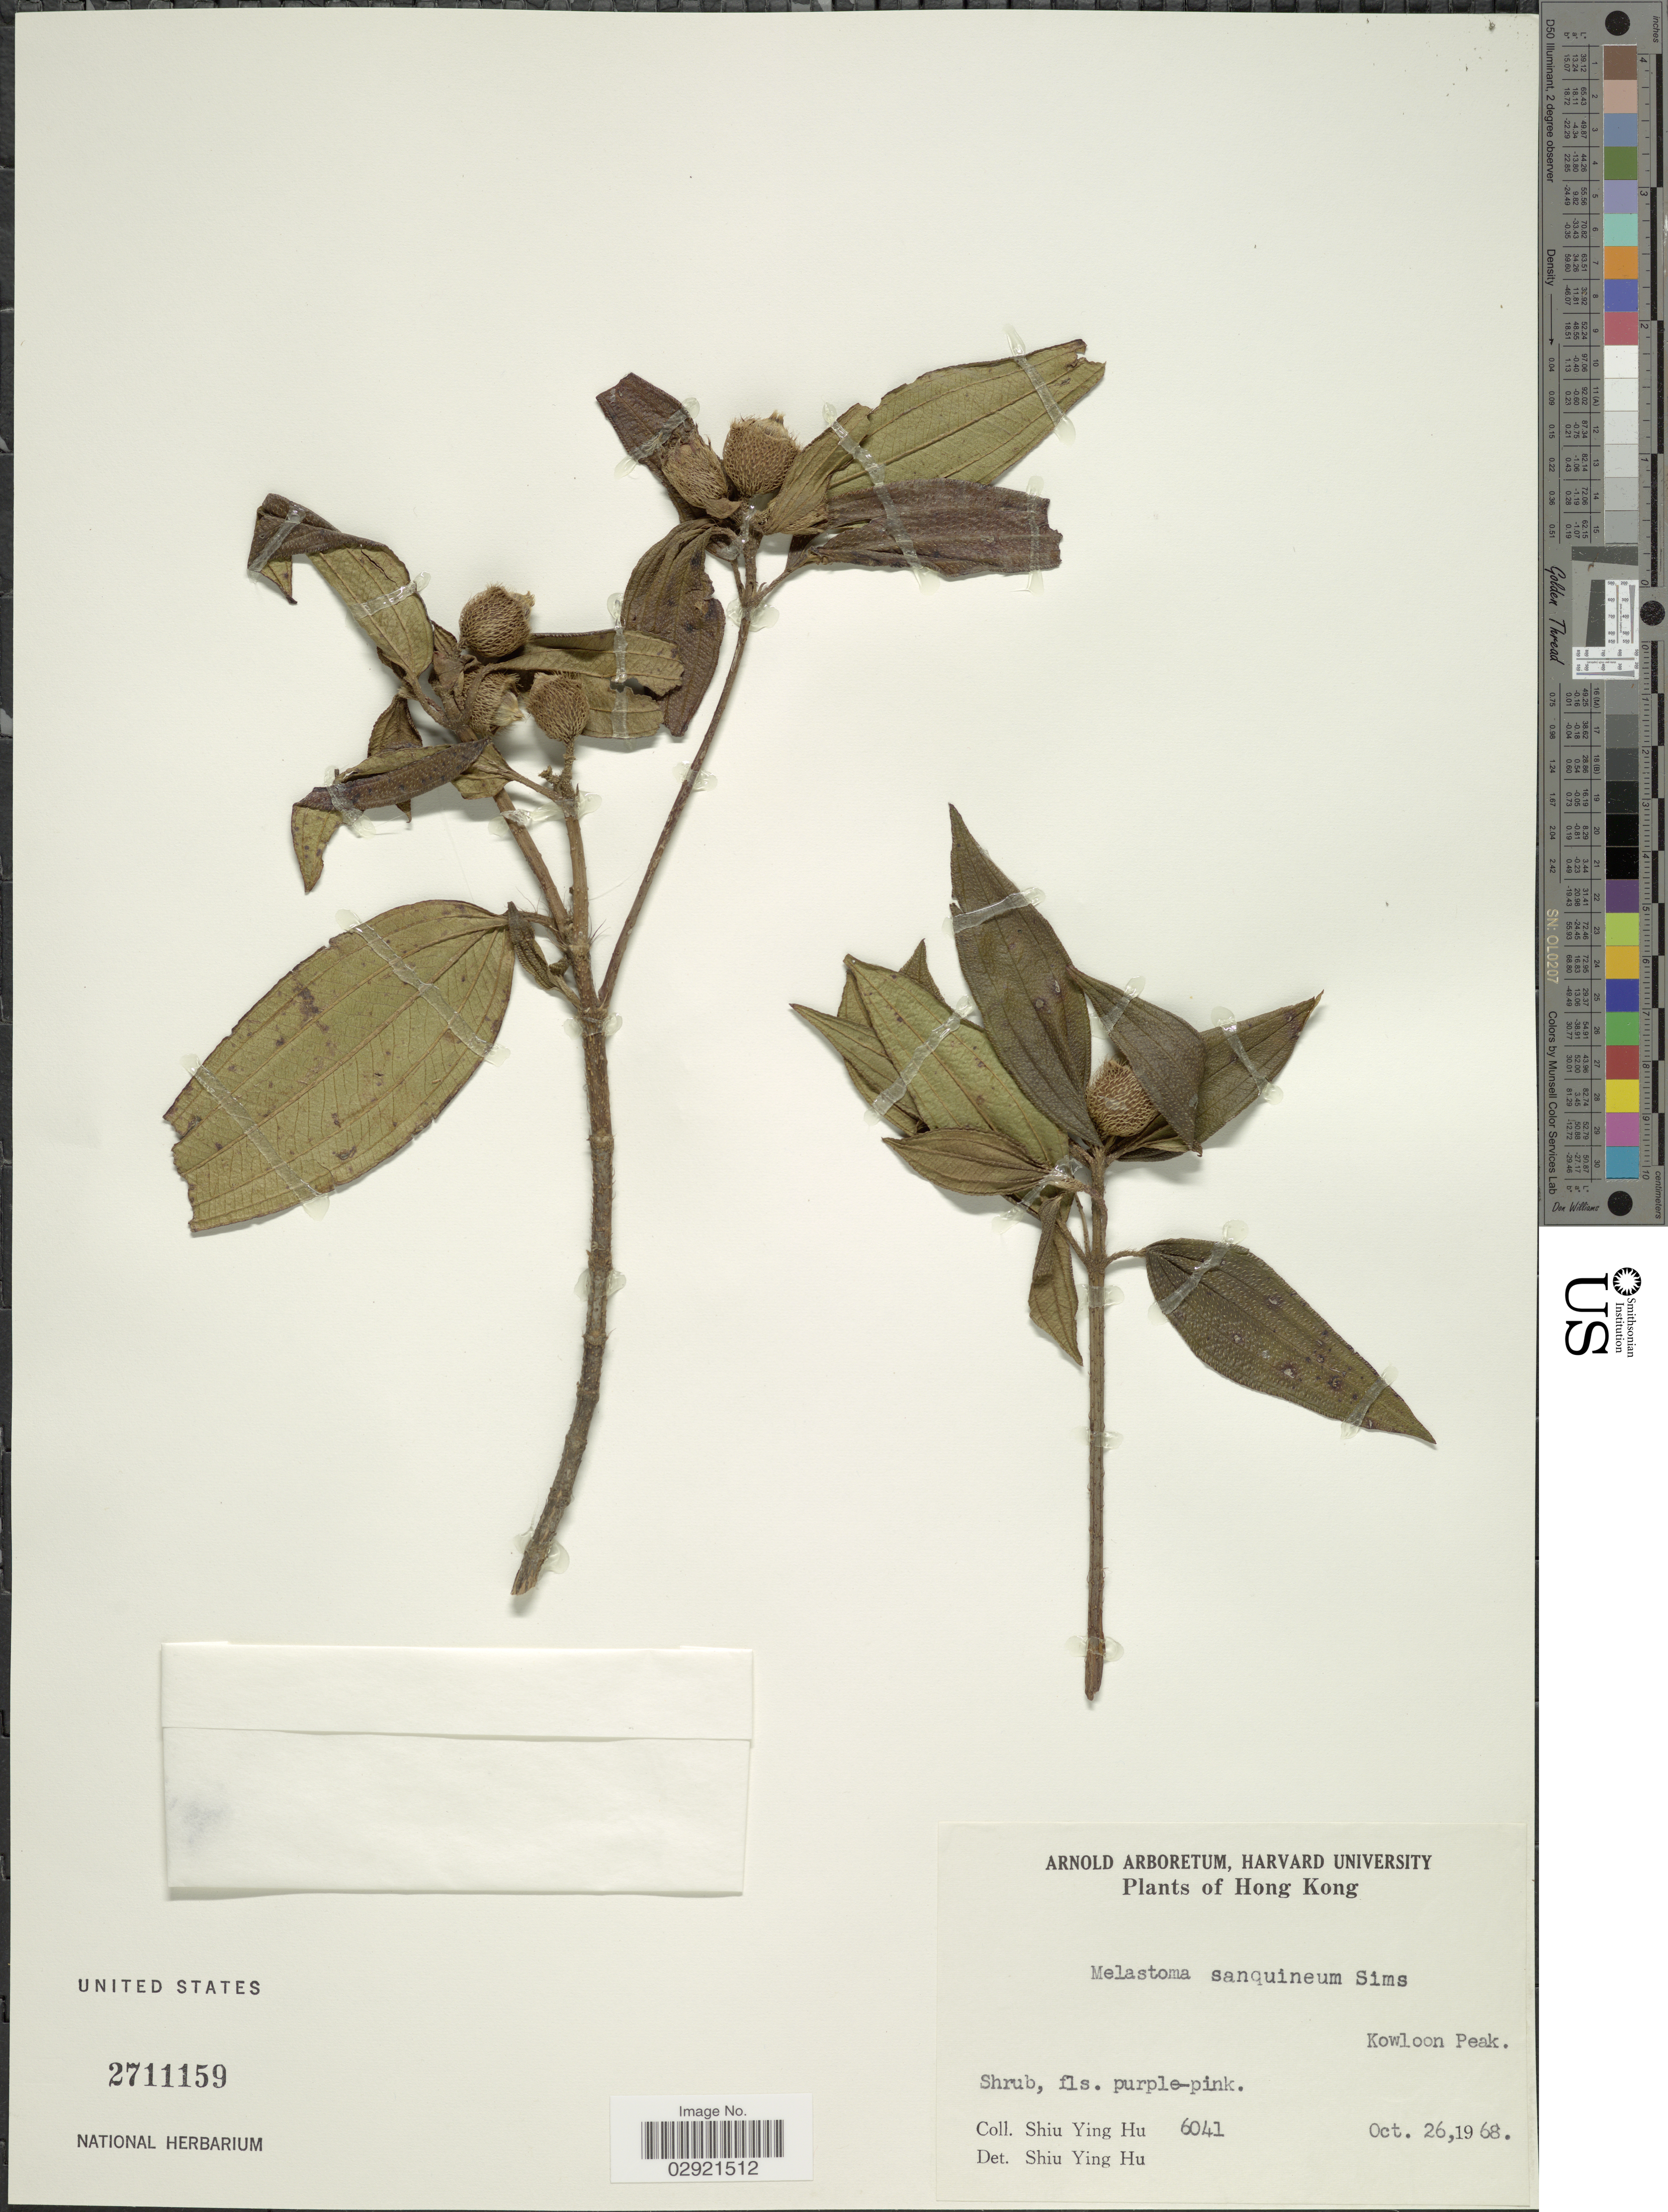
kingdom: Plantae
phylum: Tracheophyta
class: Magnoliopsida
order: Myrtales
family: Melastomataceae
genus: Melastoma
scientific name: Melastoma sanguineum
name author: Sims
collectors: S. Y. Hu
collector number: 6041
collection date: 1968-10-26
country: China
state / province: Hong Kong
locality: Kowloon Peak.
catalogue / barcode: US 2711159